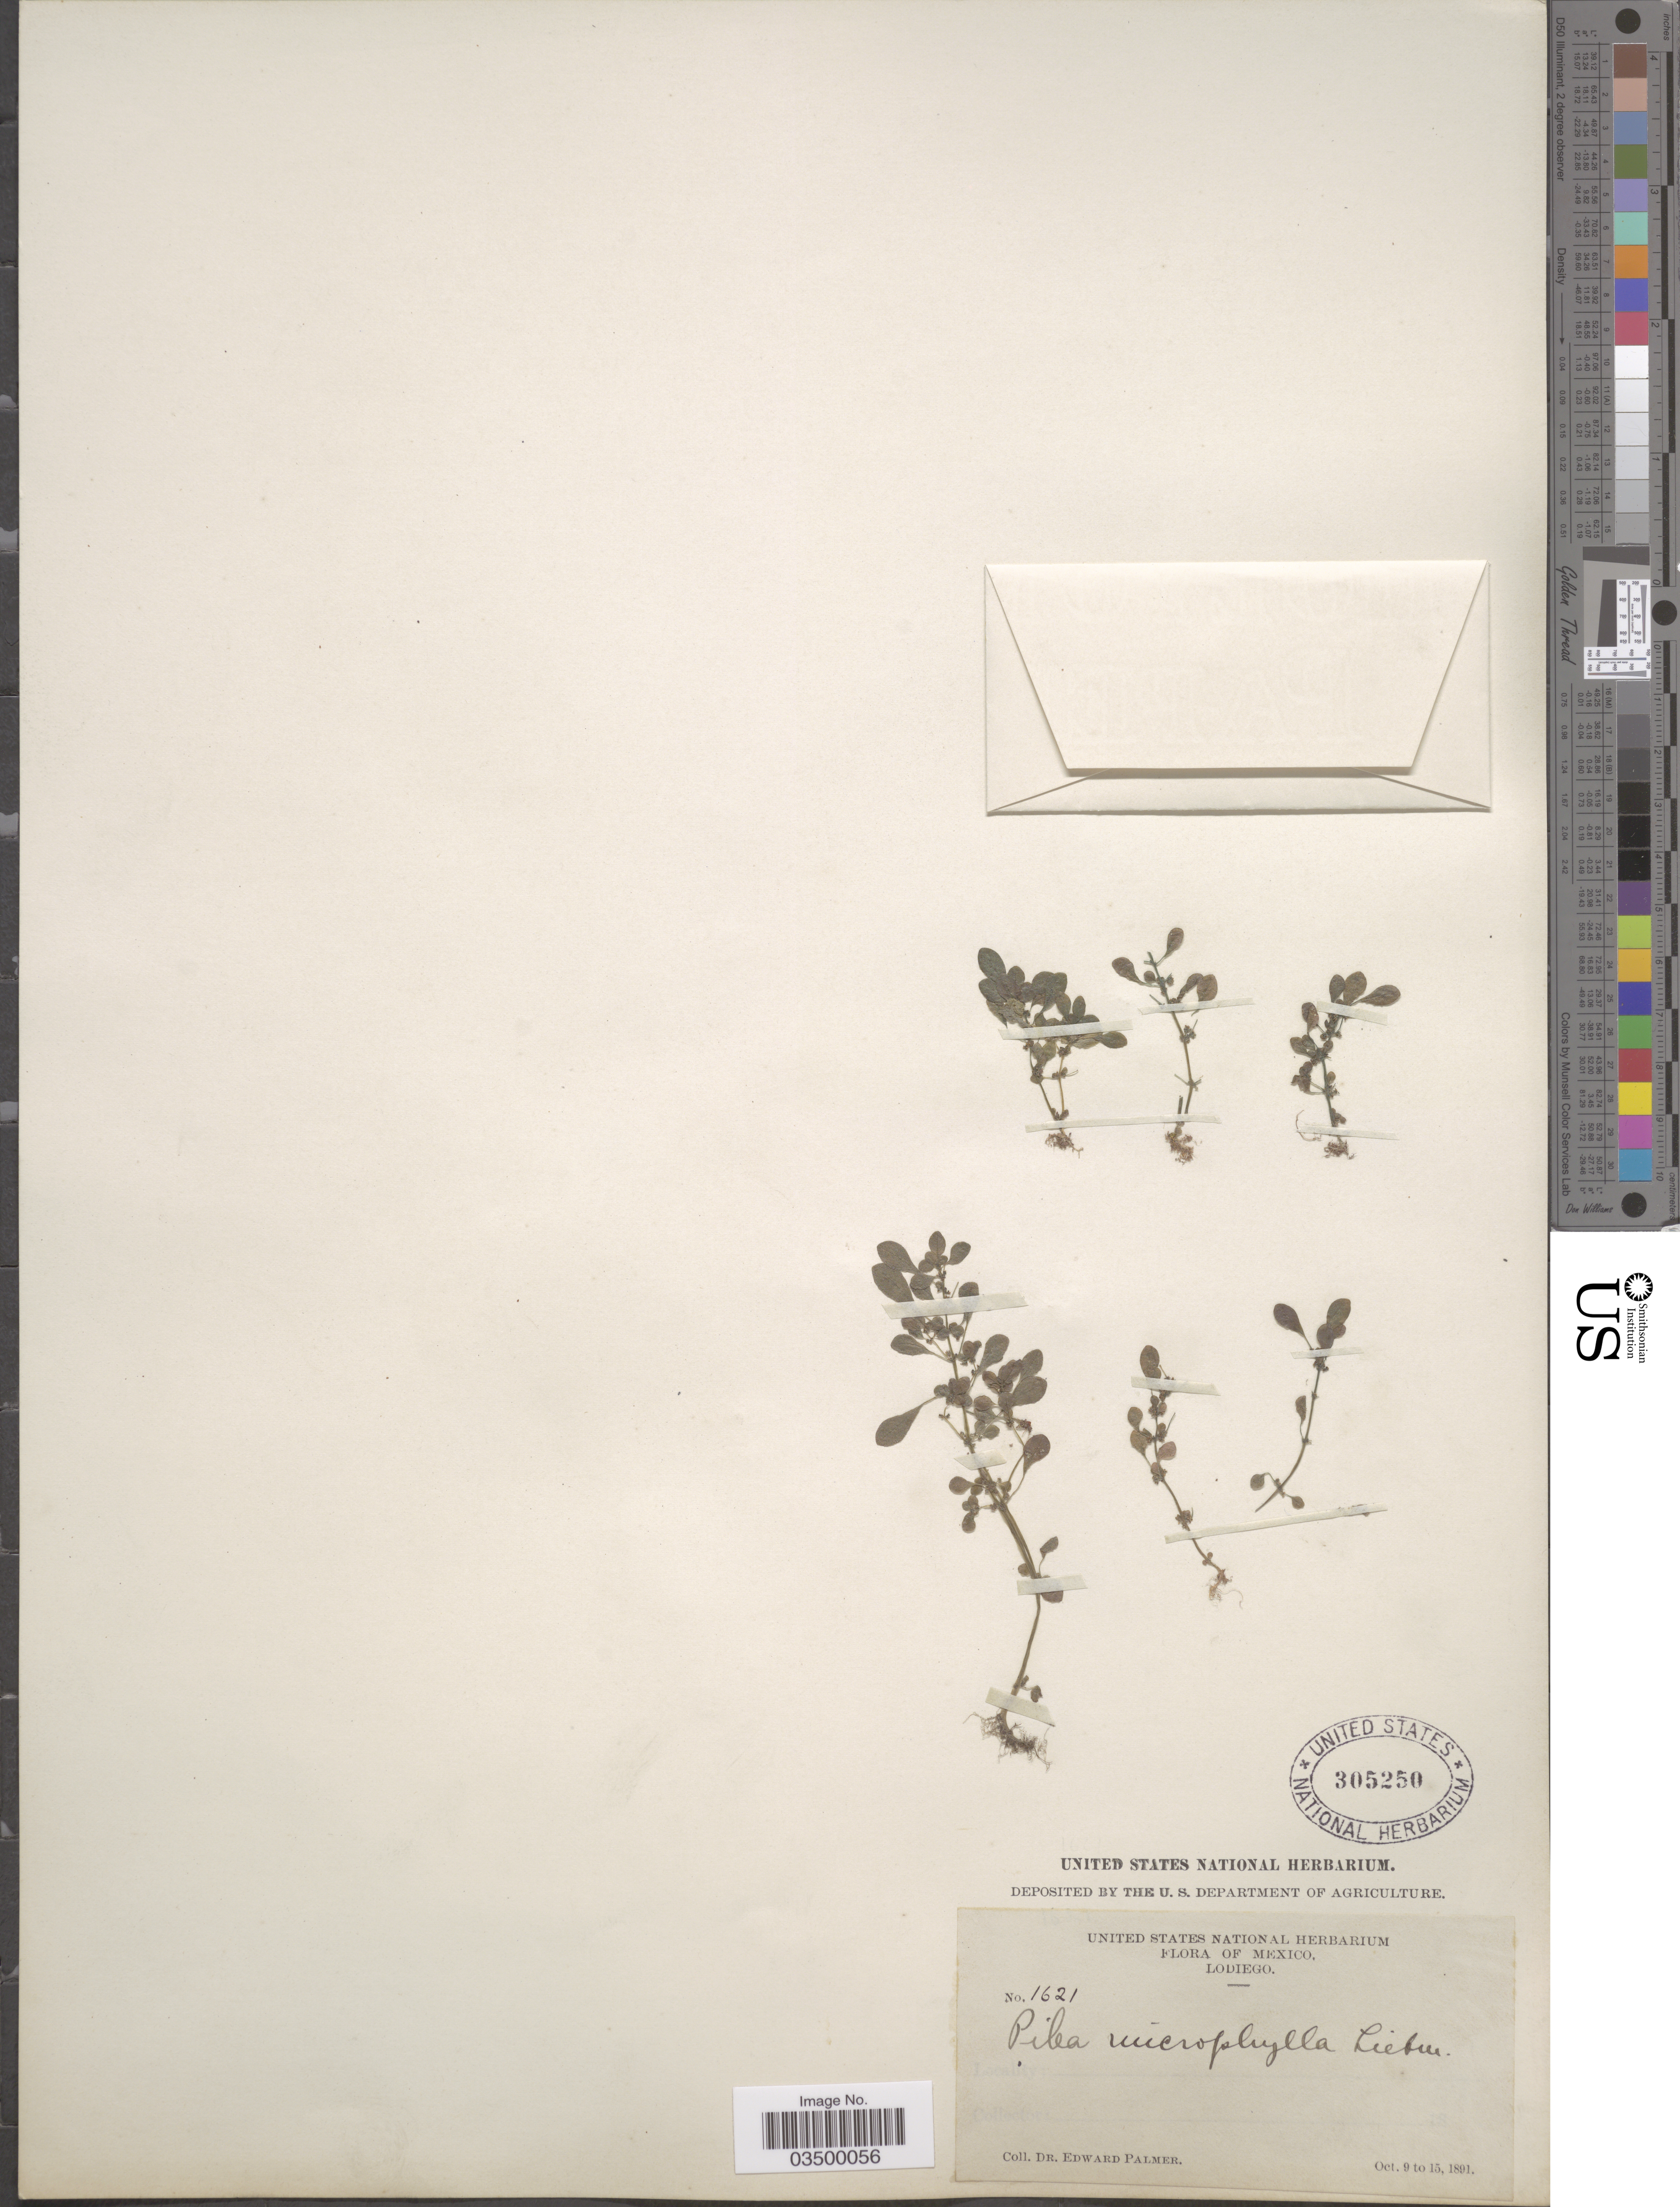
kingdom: Plantae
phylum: Tracheophyta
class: Magnoliopsida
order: Rosales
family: Urticaceae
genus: Pilea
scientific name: Pilea microphylla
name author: (L.) Liebm.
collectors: E. Palmer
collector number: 1621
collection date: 1891-10-09/1891-10-15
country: Mexico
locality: Lodiego.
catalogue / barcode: US 305250